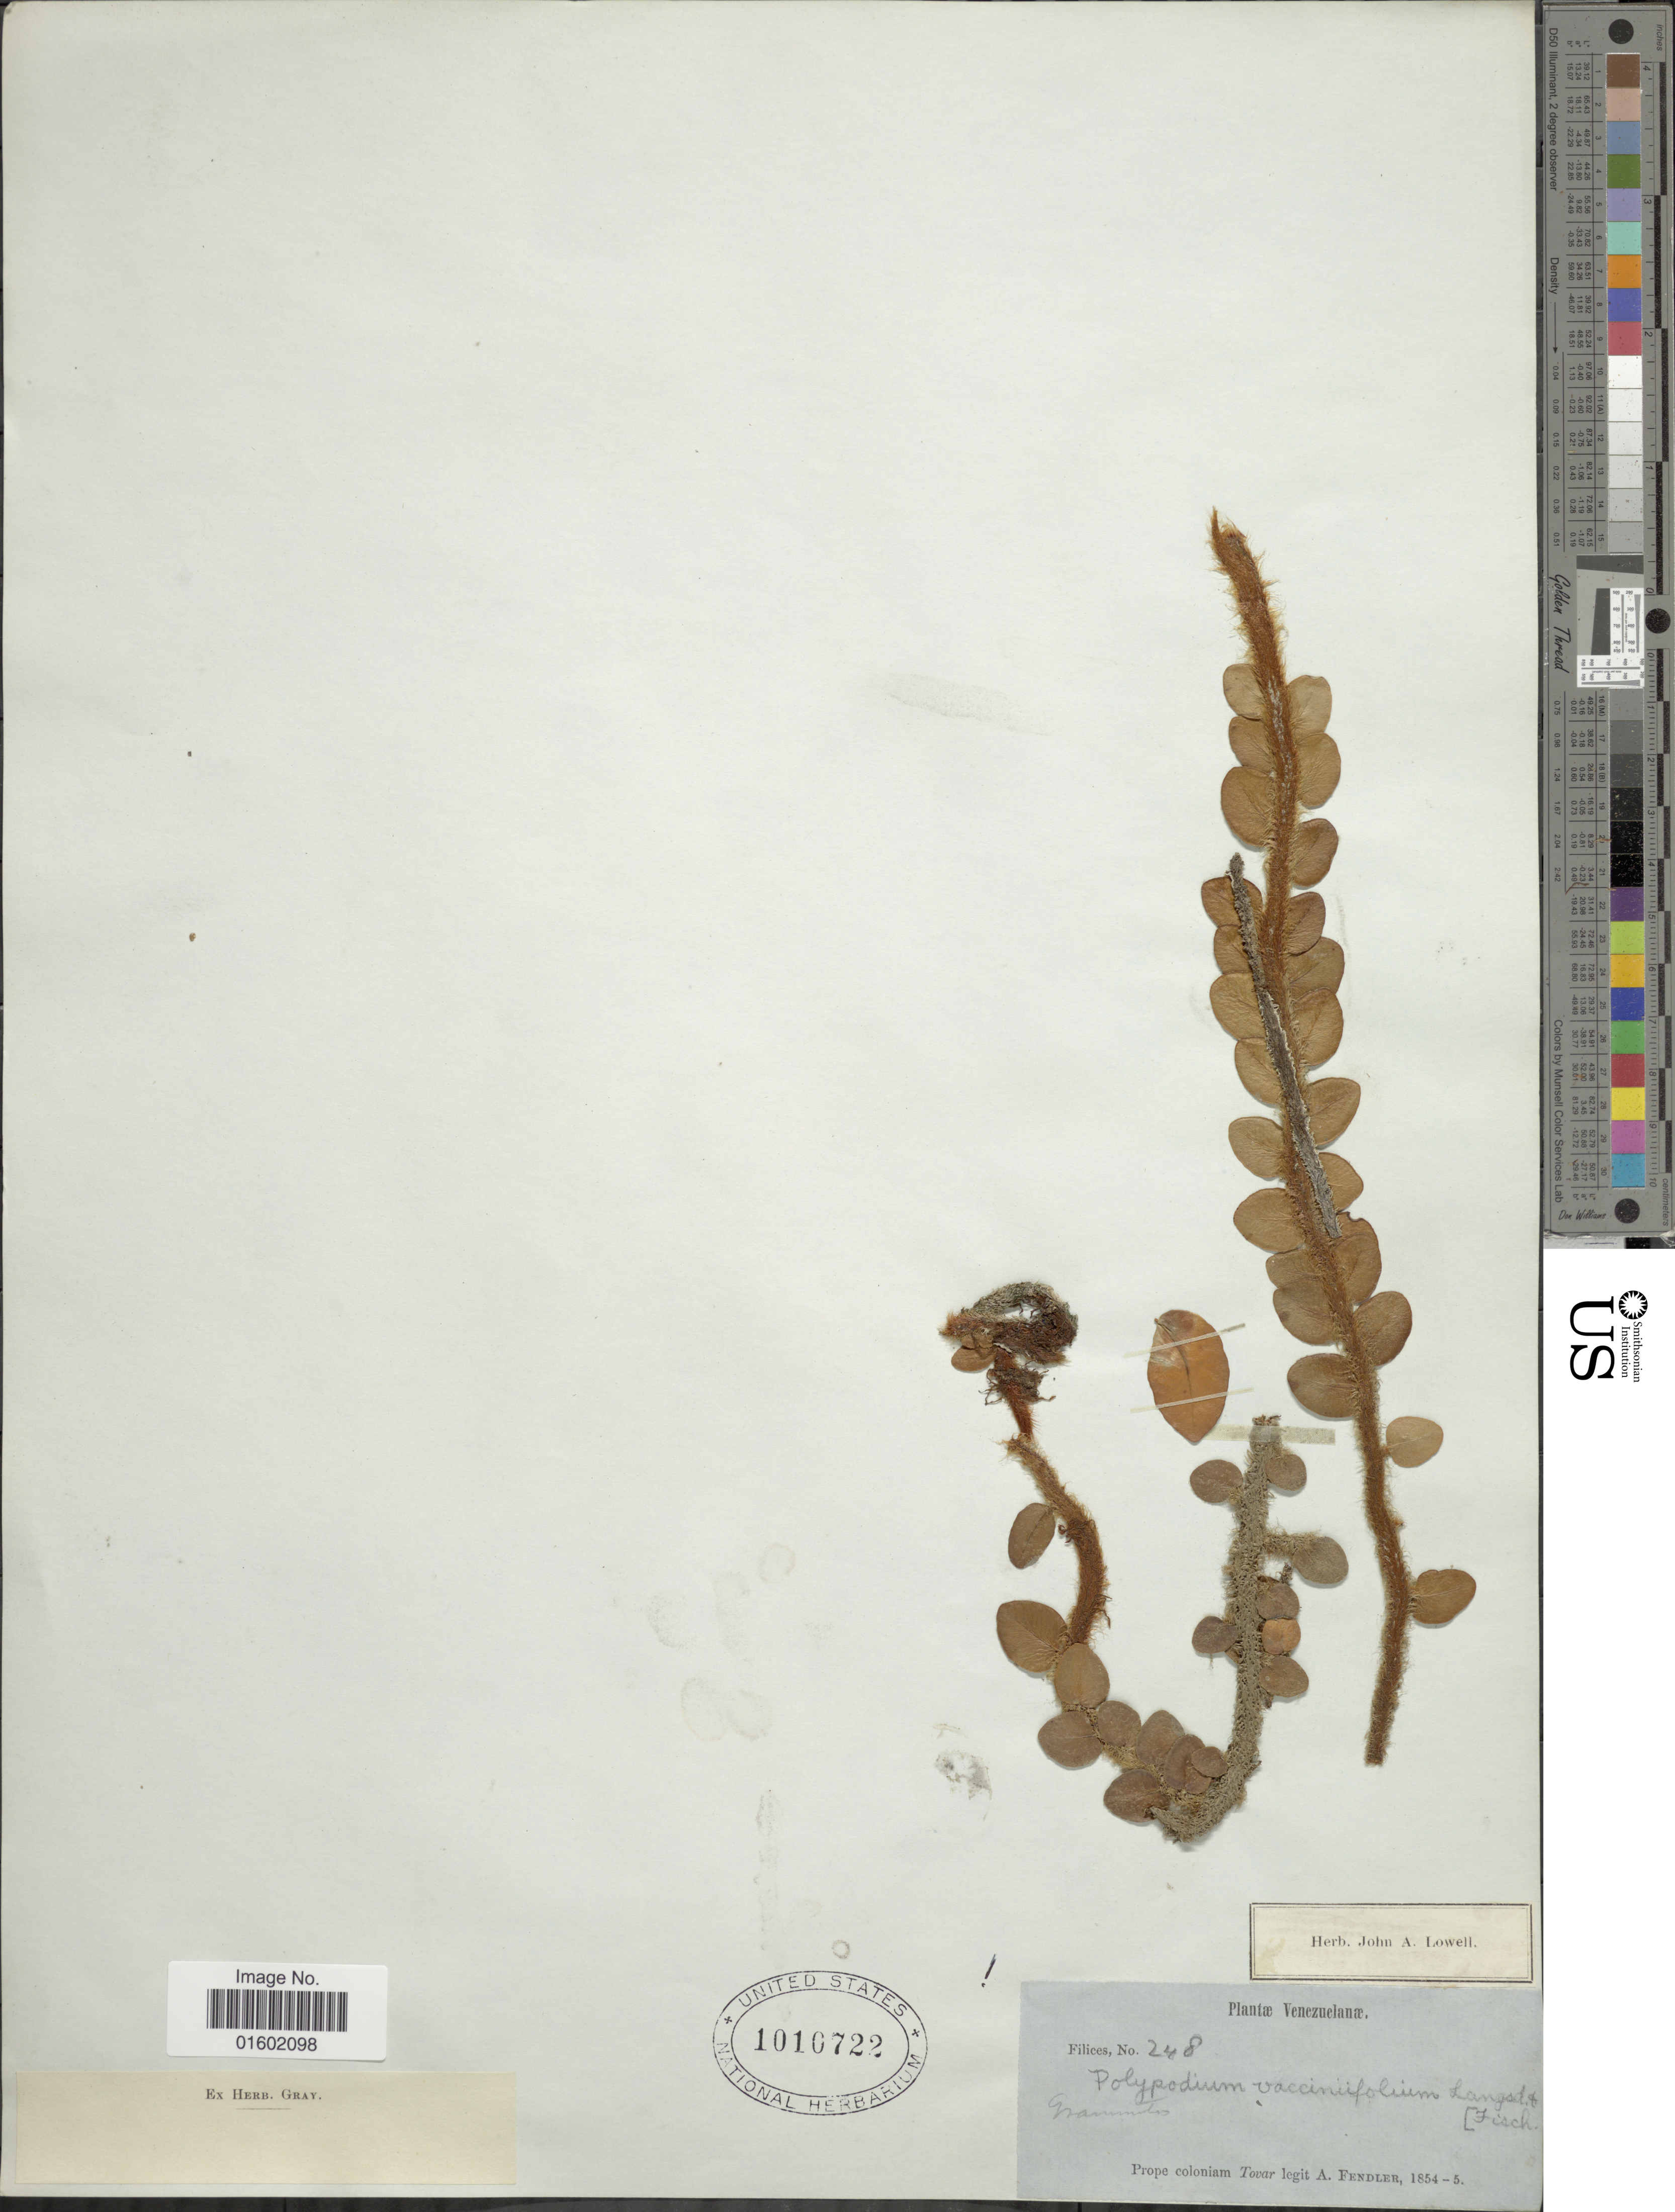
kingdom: Plantae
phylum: Tracheophyta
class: Polypodiopsida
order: Polypodiales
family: Polypodiaceae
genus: Microgramma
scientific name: Microgramma vaccinifolia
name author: (Langsd. & Fisch.) Copel.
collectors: A. Fendler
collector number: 248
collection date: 1854/1855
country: Venezuela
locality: Prope coloniam Tovar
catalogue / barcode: US 1010722